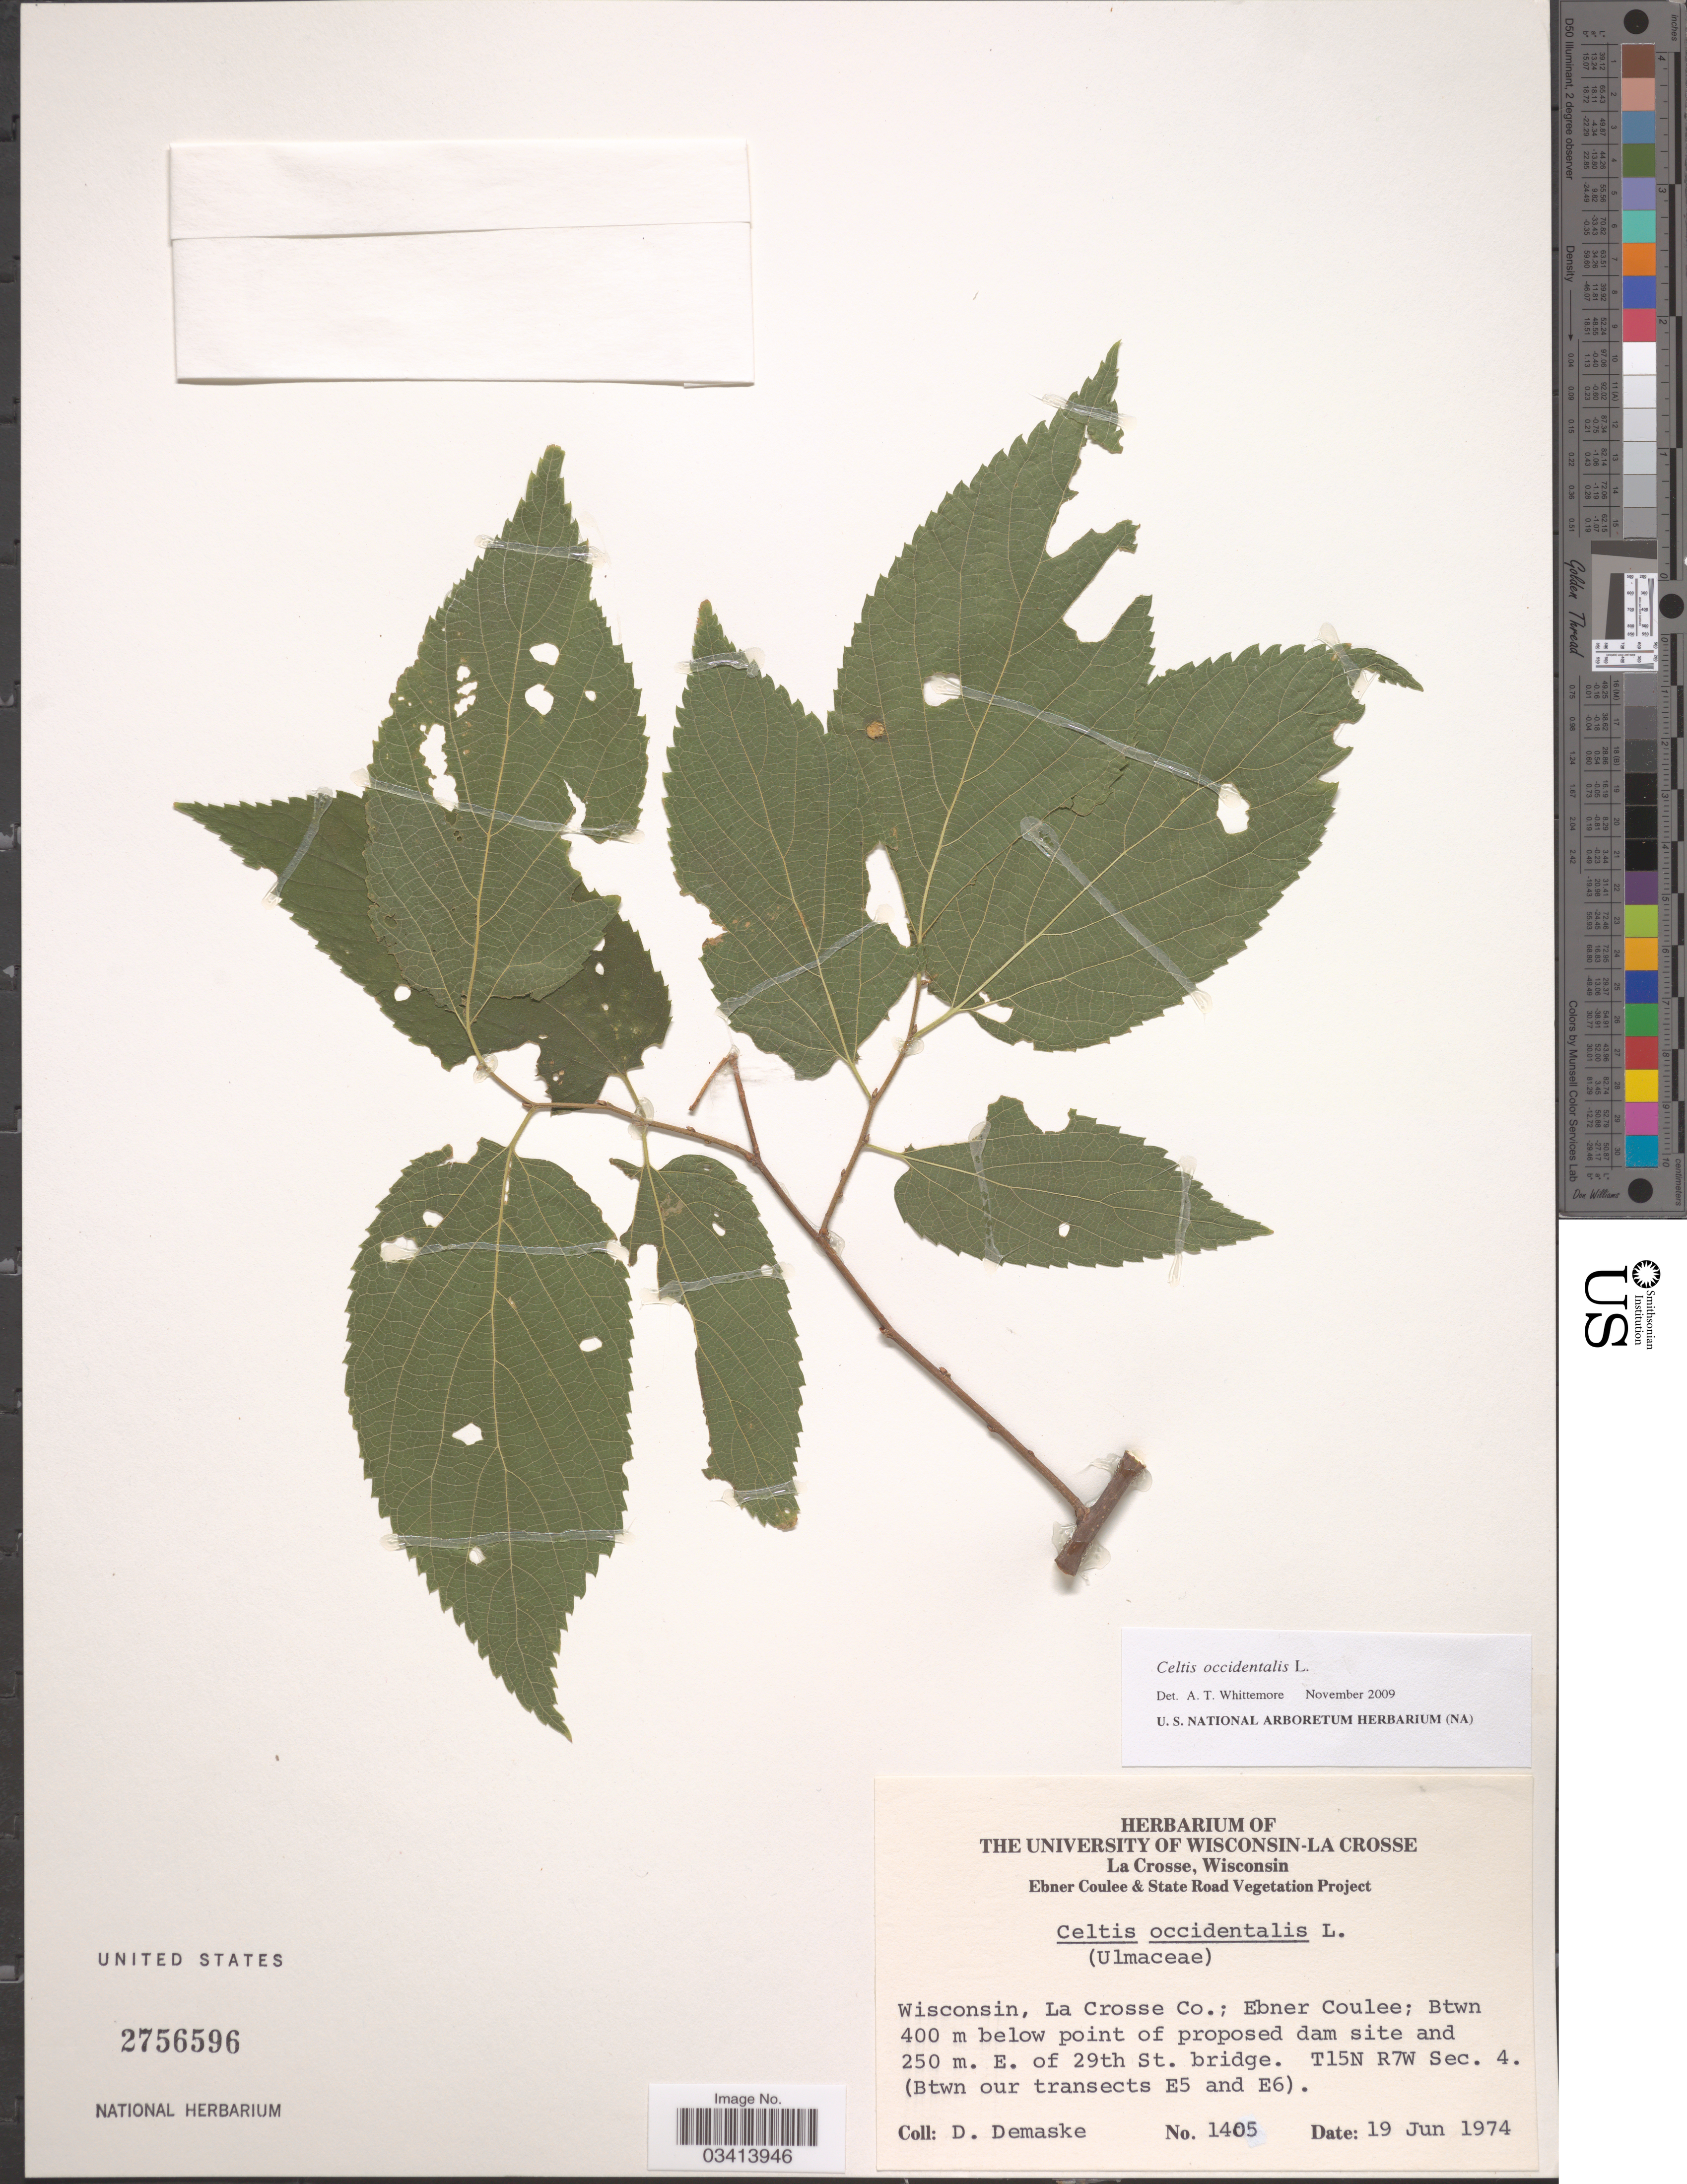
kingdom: Plantae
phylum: Tracheophyta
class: Magnoliopsida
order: Rosales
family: Cannabaceae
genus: Celtis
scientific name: Celtis occidentalis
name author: L.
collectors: D. Demaske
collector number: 1405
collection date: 1974-06-19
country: United States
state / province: Wisconsin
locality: La Crosse Co.; Ebner Coulee; Btwn 400 m below point of proposed dam site and 250 m. E. of 29th St. bridge. T15N R7W Sec. 4 (Btwn our transects E5 and E6).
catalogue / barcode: US 2756596